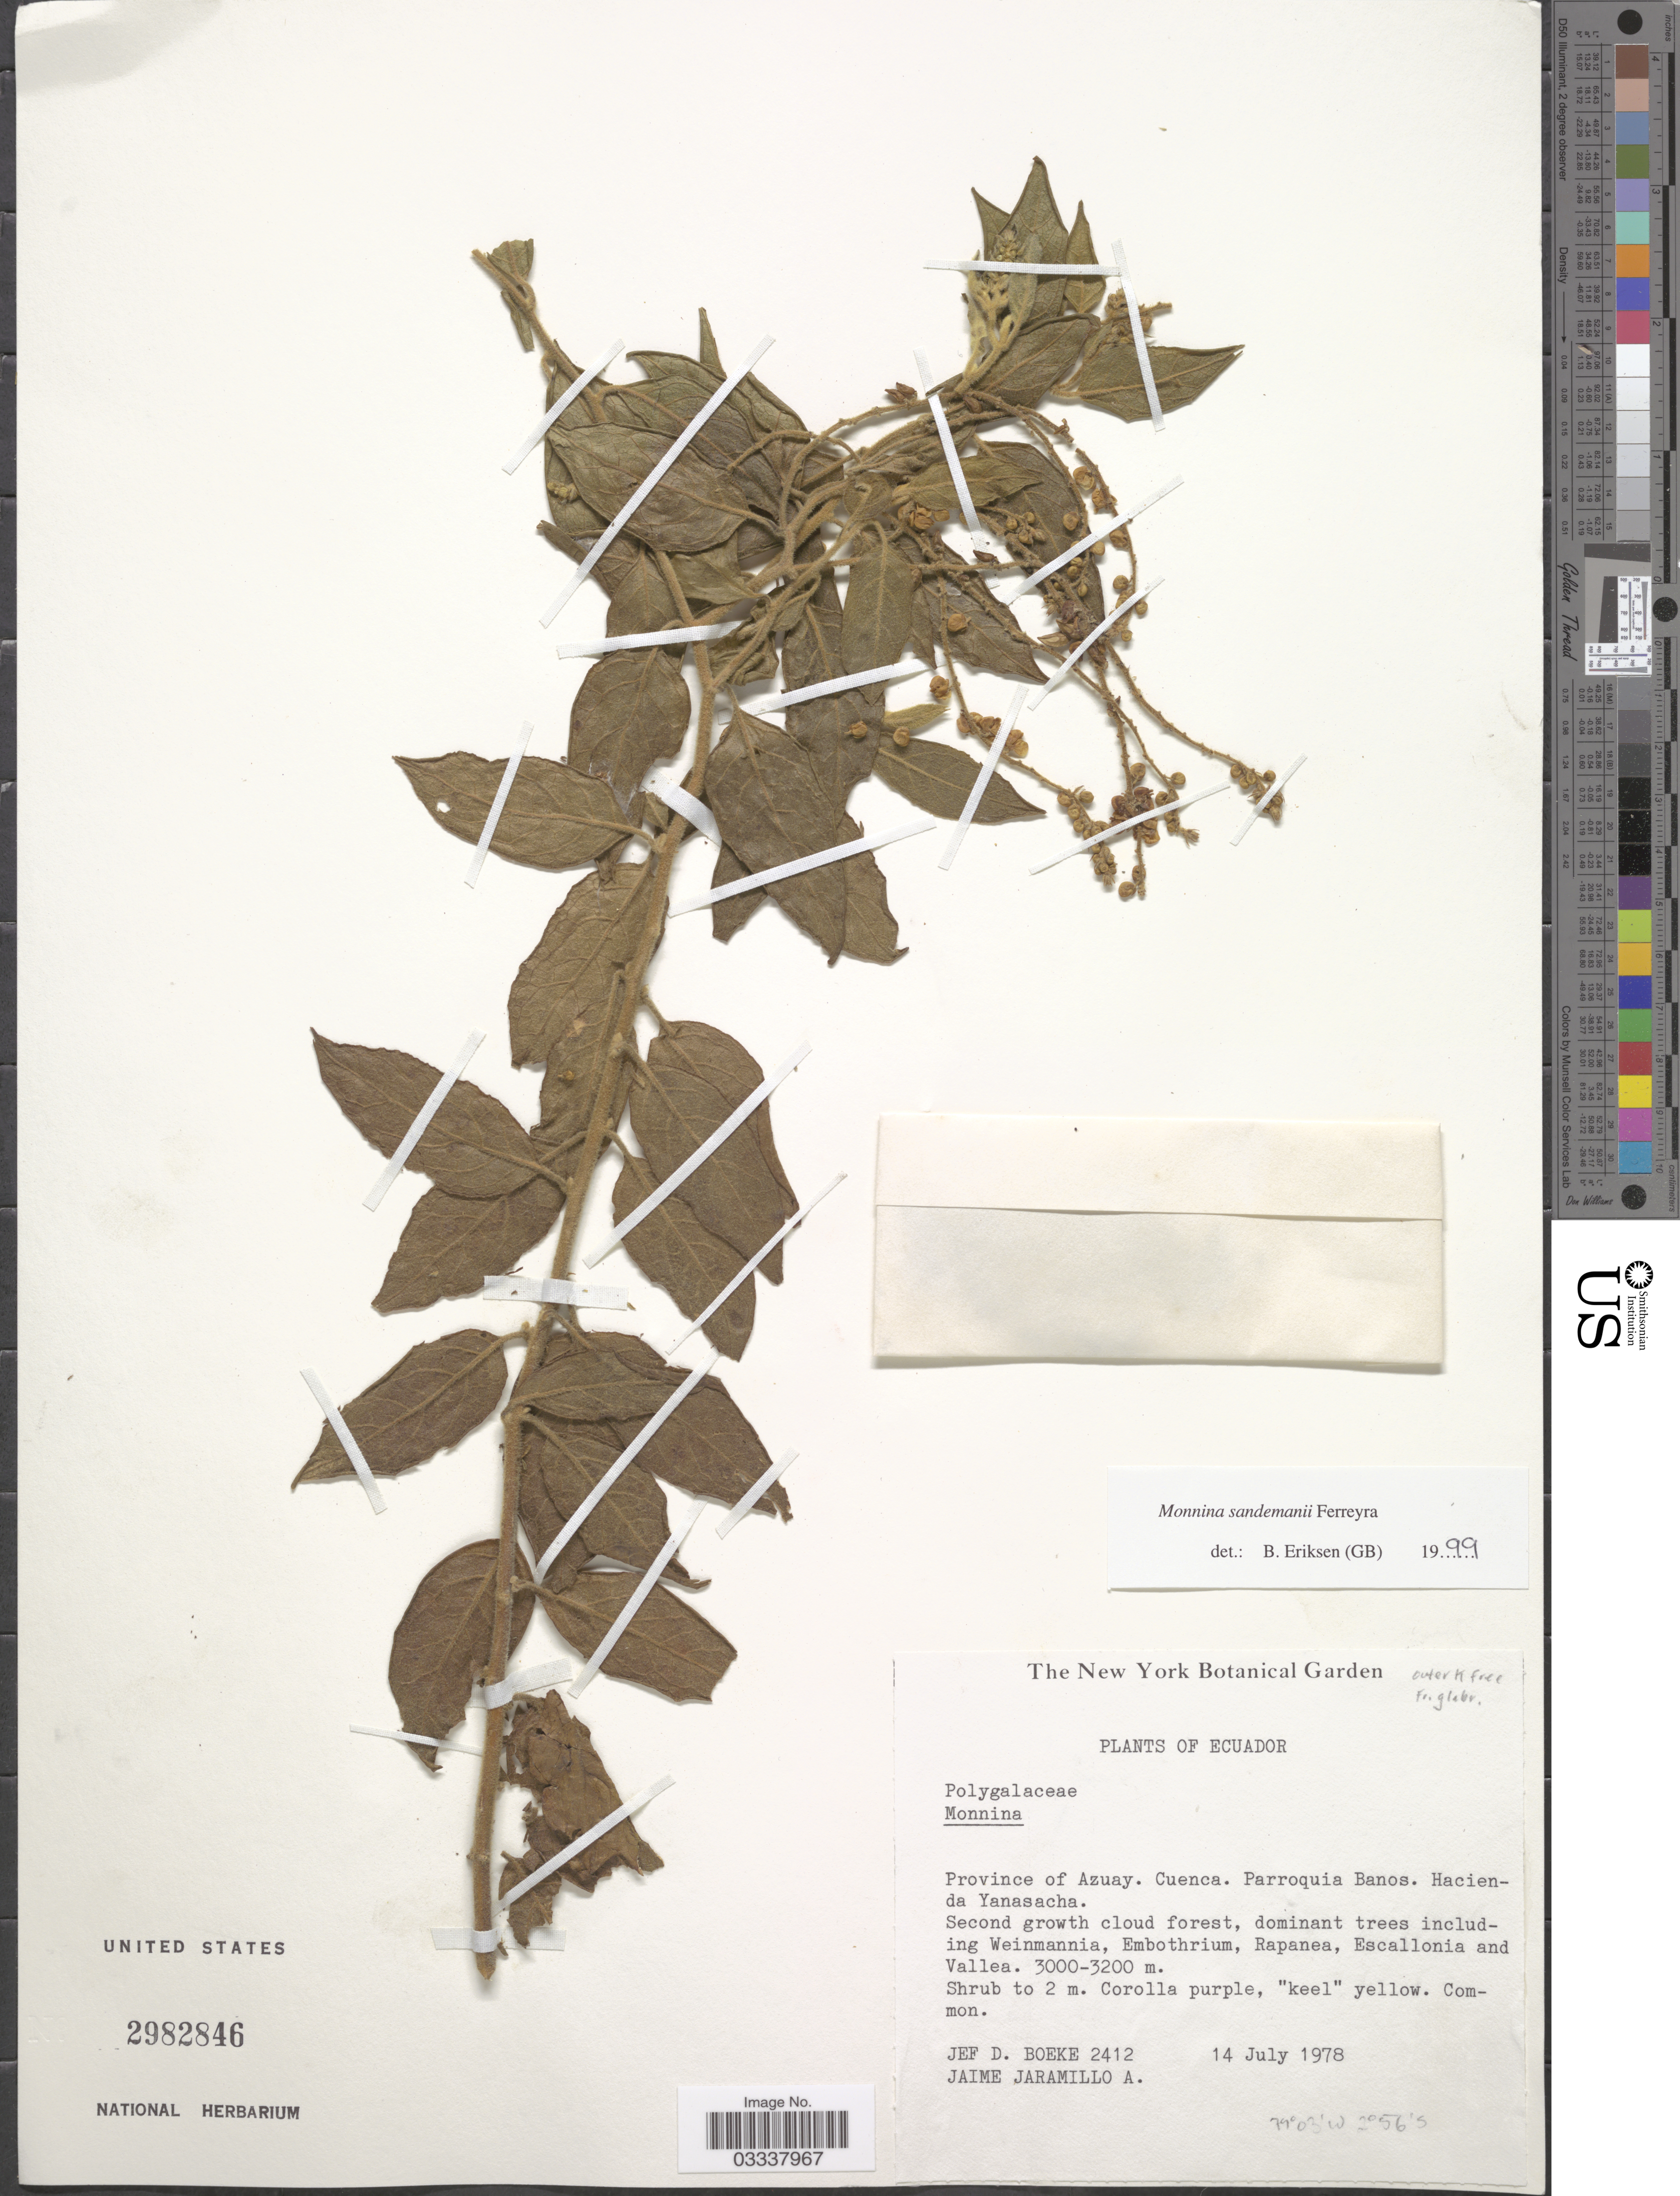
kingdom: Plantae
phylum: Tracheophyta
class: Magnoliopsida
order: Fabales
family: Polygalaceae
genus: Monnina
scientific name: Monnina sandemanii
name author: Ferreyra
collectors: J. Boeke & J. L. Jaramillo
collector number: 2412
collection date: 1978-07-14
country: Ecuador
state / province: Azuay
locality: Cuenca. Parroquia Banos. Hacienda Yanasacha.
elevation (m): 3000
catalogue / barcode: US 2982846